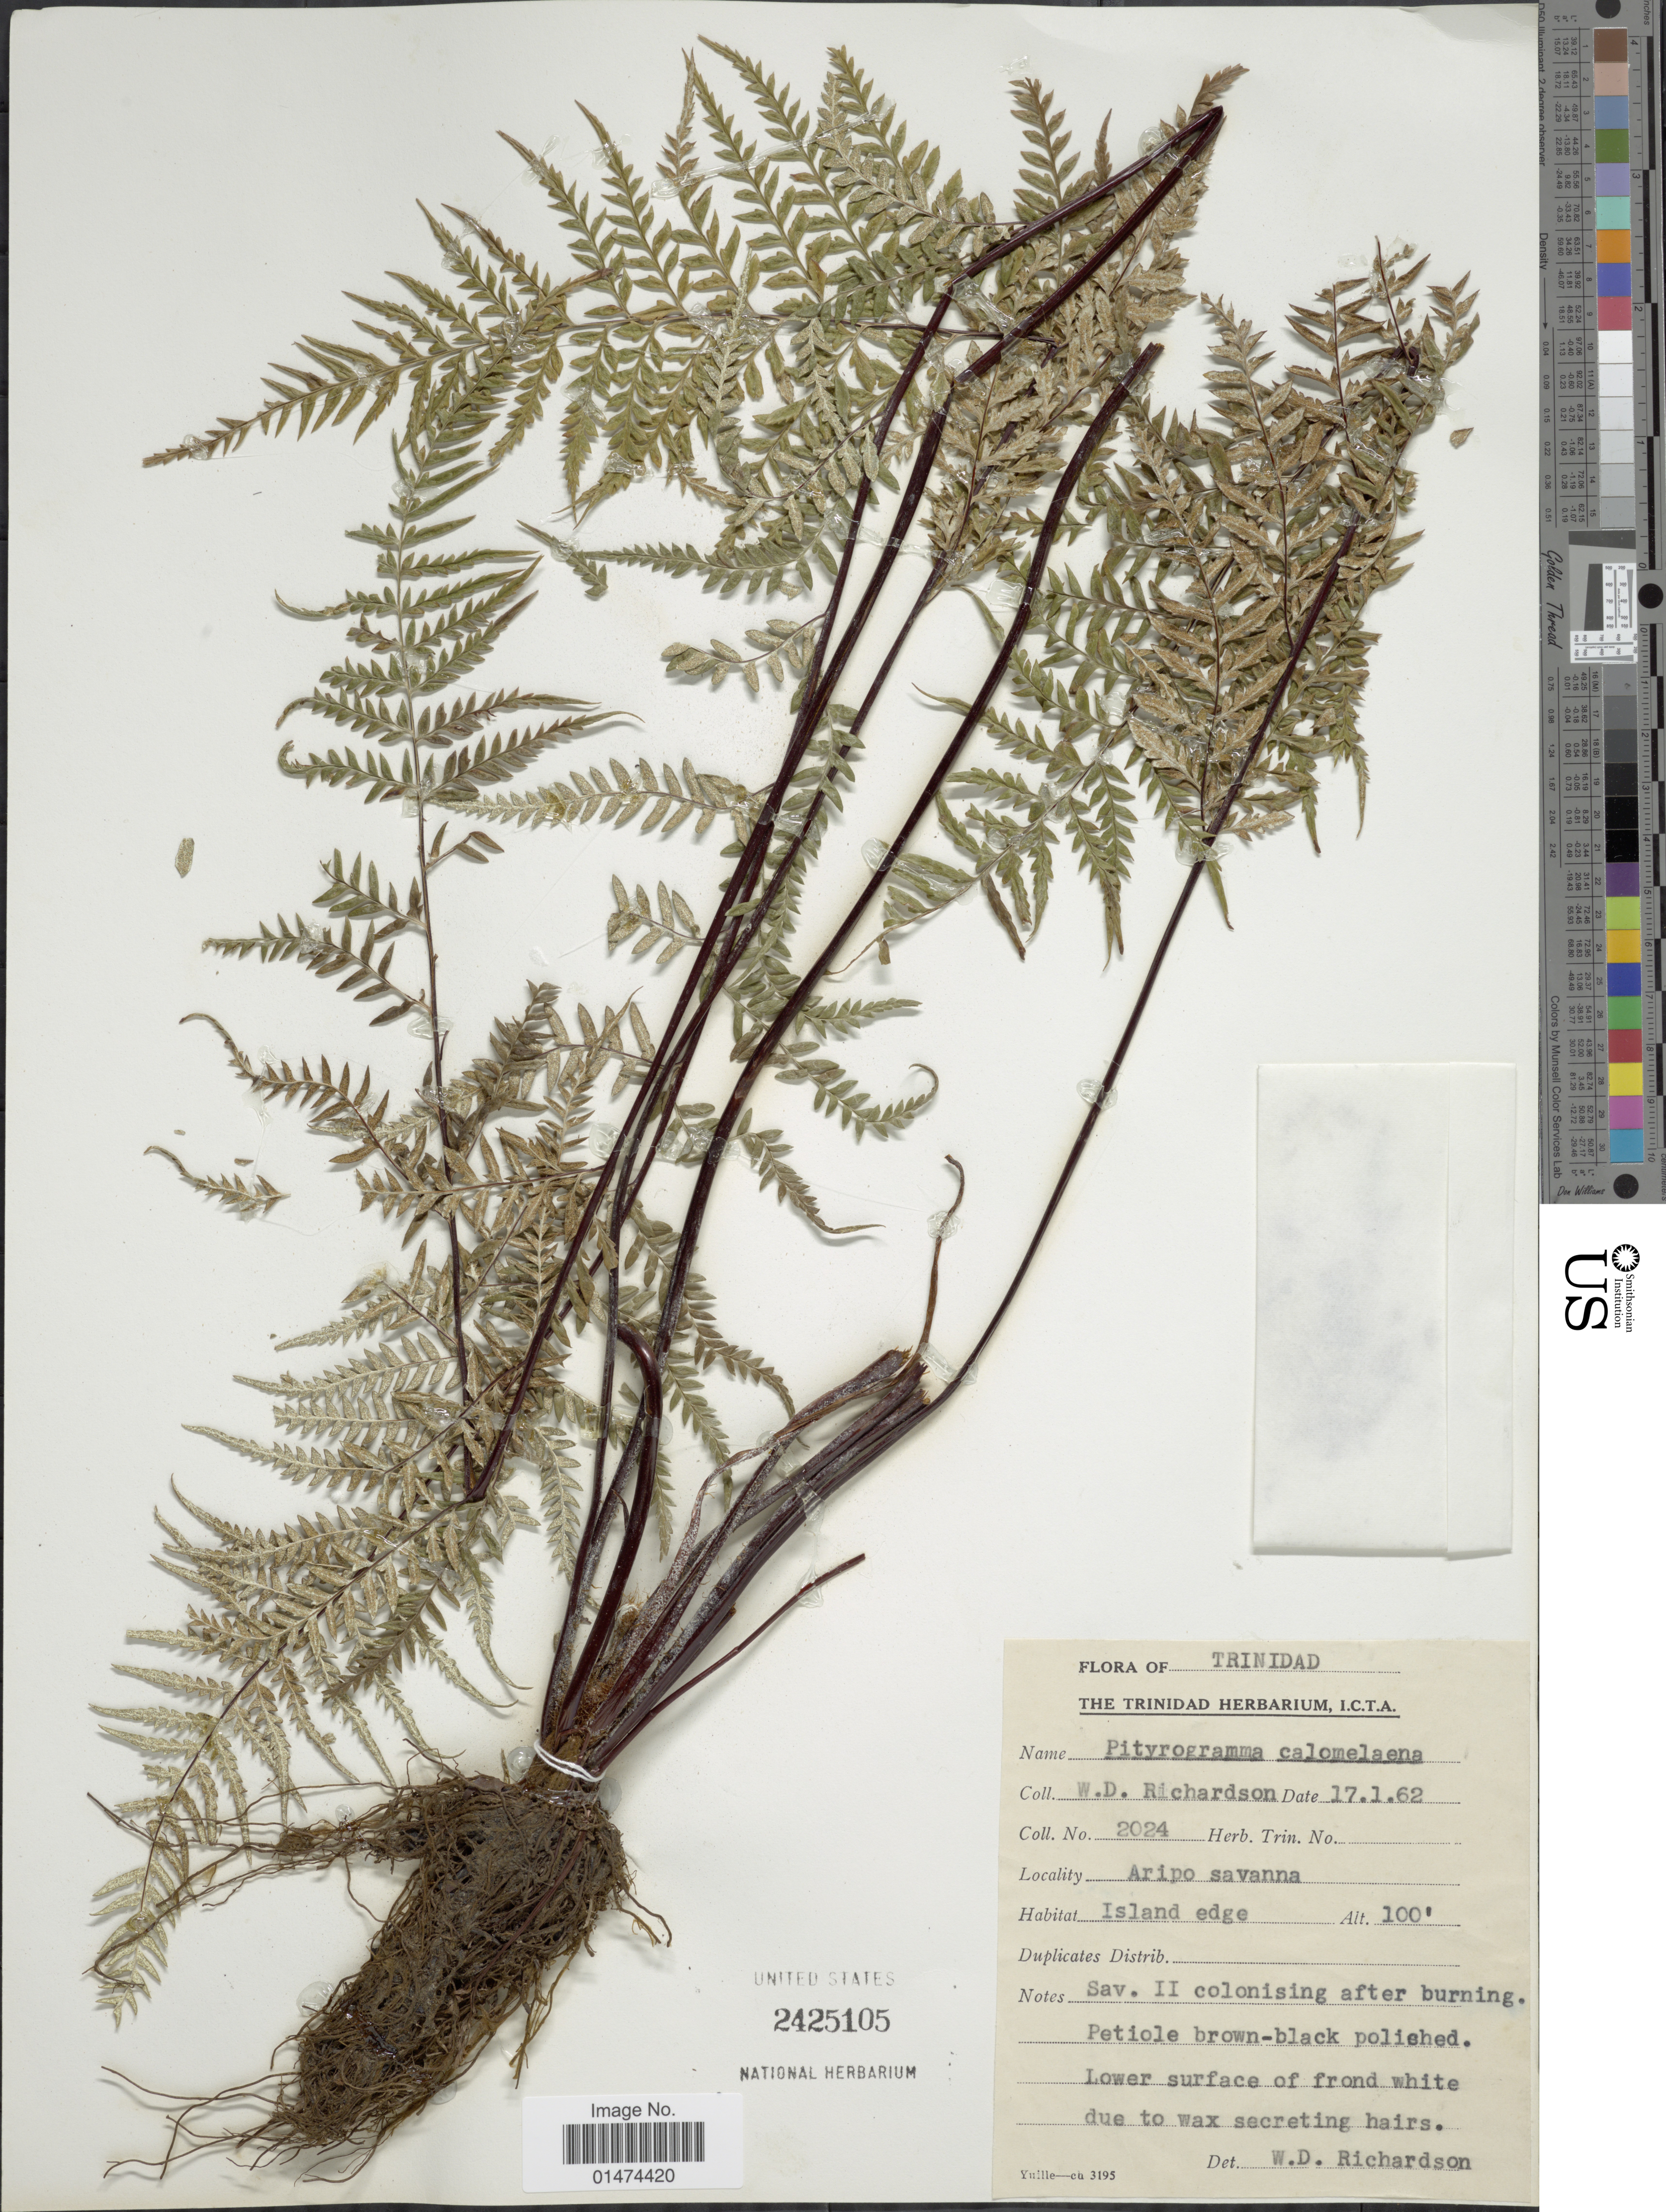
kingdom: Plantae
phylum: Tracheophyta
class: Polypodiopsida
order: Polypodiales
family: Pteridaceae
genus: Pityrogramma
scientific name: Pityrogramma calomelanos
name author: (L.) Link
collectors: W. D. Richardson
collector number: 2024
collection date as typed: Transcribed d/m/y: 17/1/62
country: Trinidad and Tobago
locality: Trinidad, Island edge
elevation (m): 30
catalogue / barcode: US 2425105